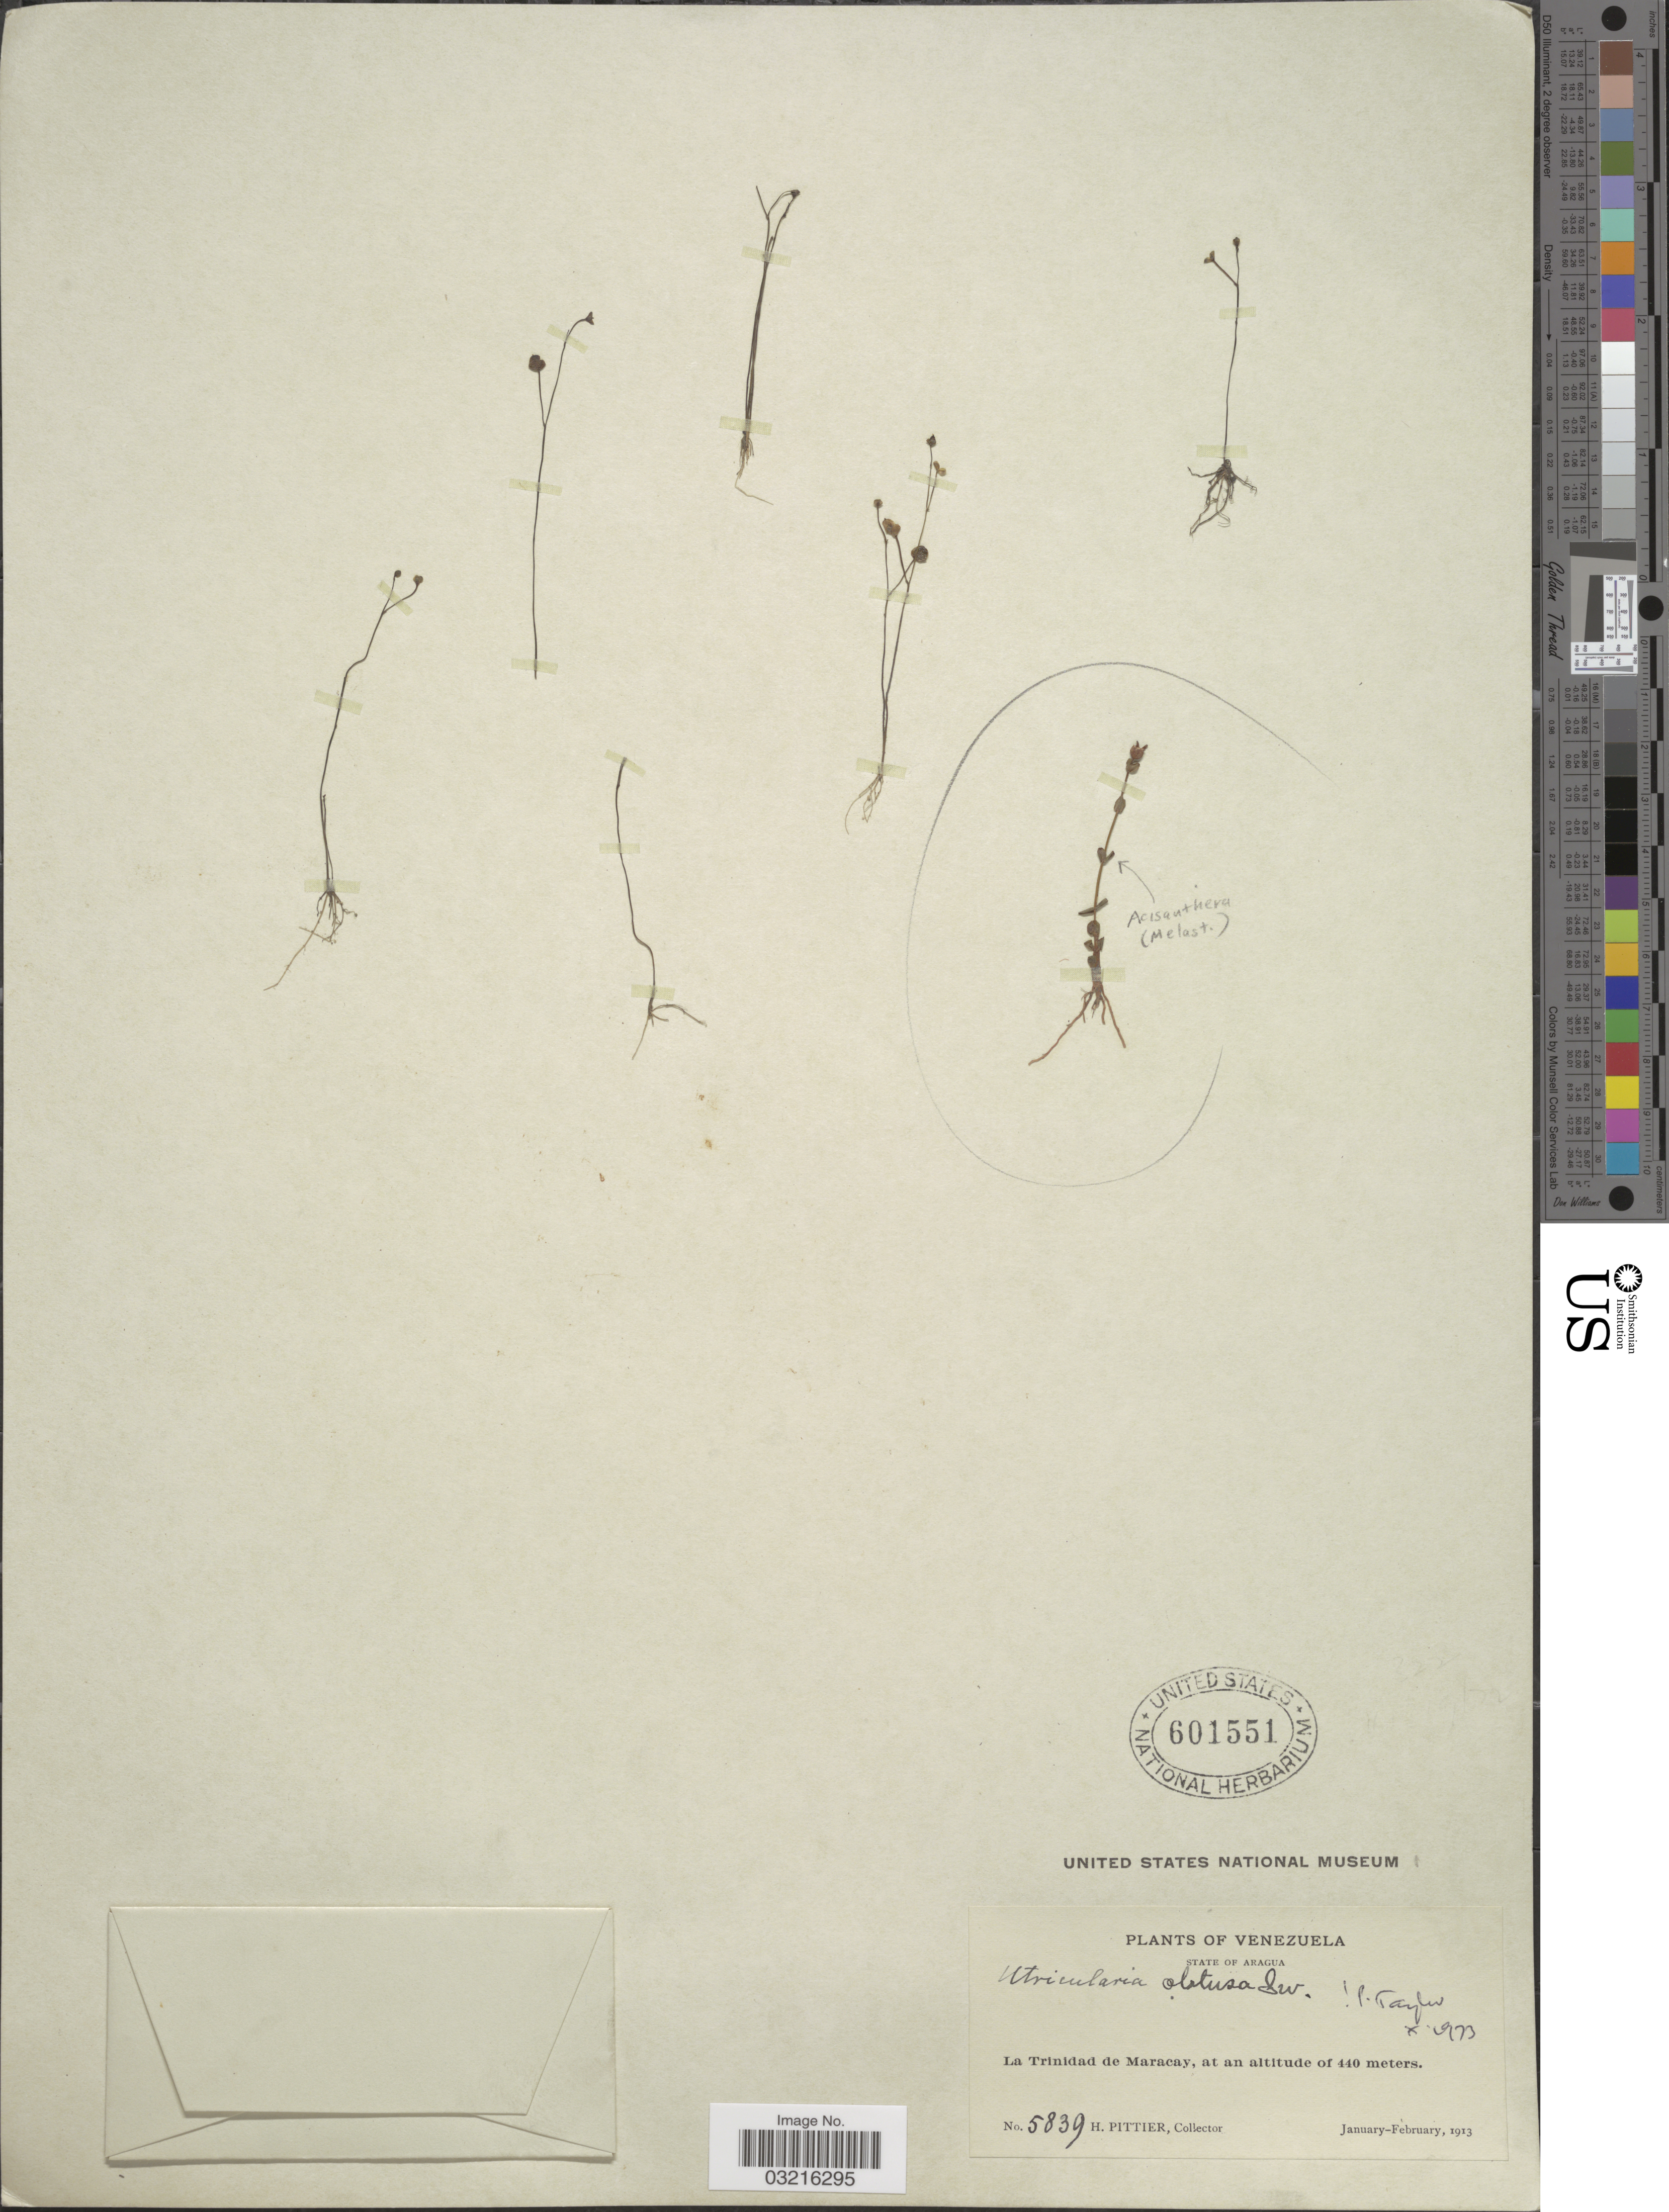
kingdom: Plantae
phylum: Tracheophyta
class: Magnoliopsida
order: Lamiales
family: Lentibulariaceae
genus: Utricularia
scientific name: Utricularia gibba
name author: L.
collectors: H. F. Pittier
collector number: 5839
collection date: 1913-01/1913-02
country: Venezuela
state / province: Aragua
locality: La Trinidad de Maracay.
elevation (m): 440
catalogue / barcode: US 601551